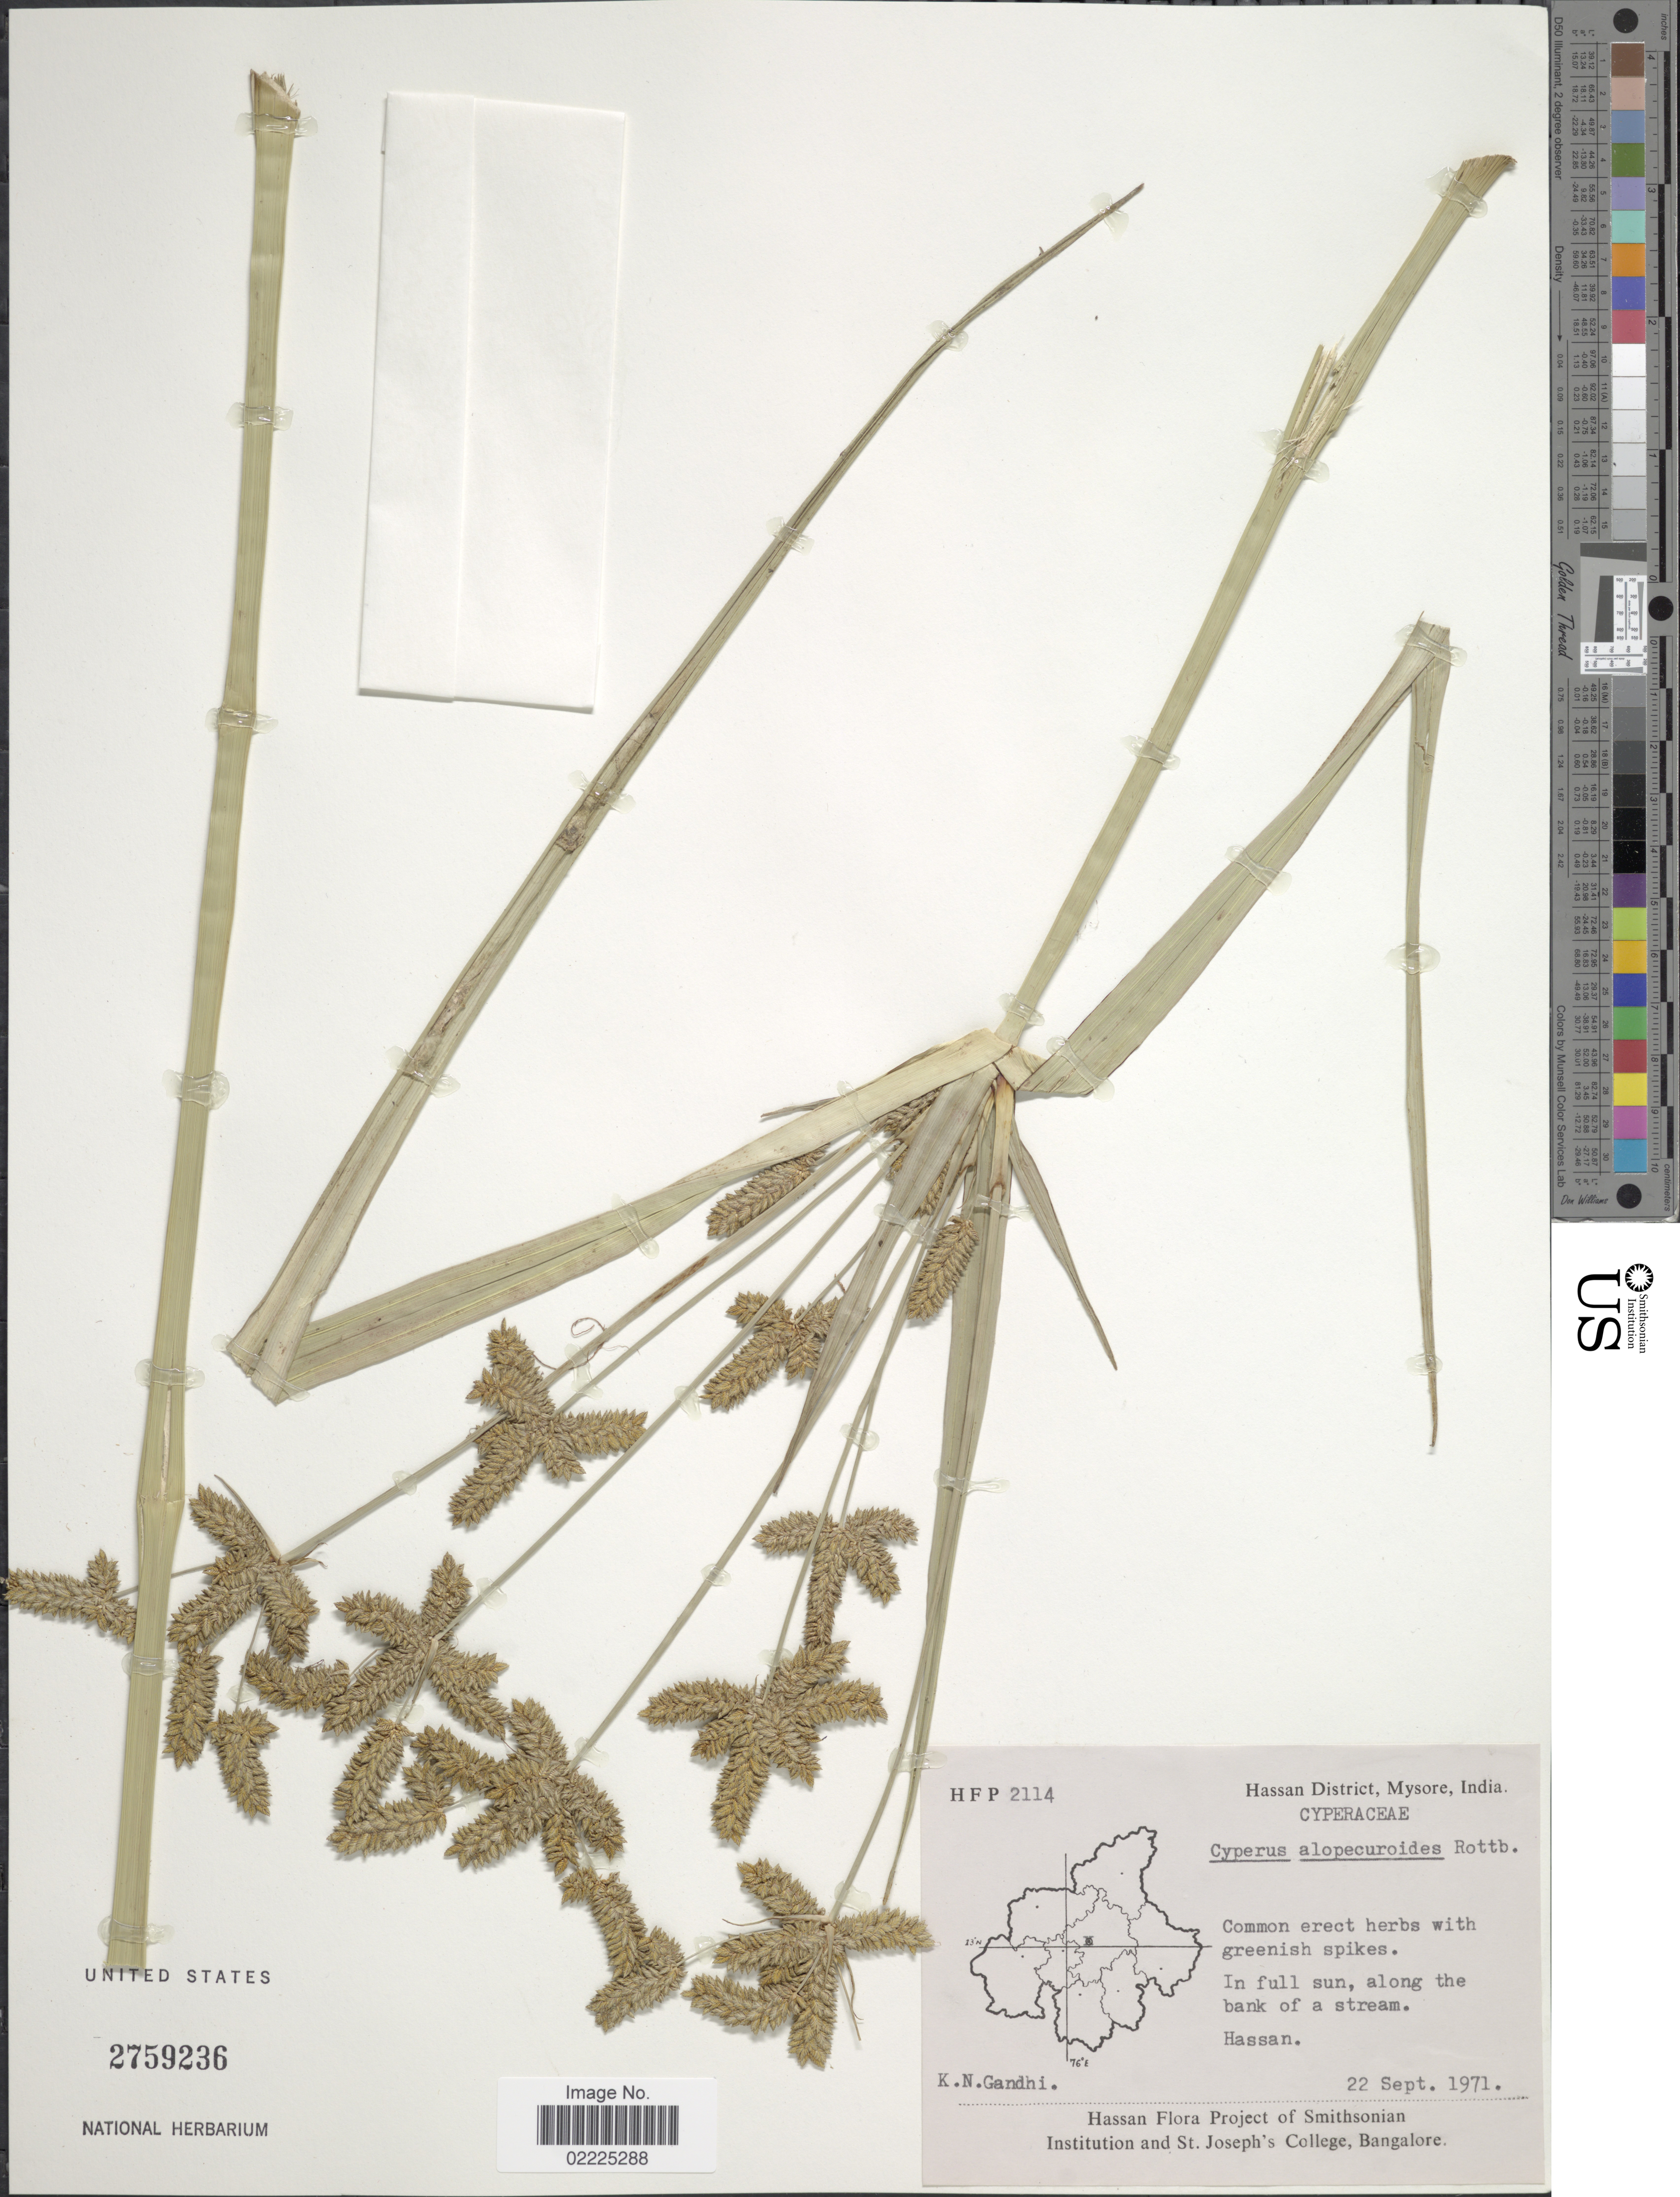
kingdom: Plantae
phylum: Tracheophyta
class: Liliopsida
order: Poales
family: Cyperaceae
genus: Cyperus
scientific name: Cyperus alopecuroides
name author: Rottb.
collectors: K. N. Gandhi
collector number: HFP2114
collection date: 1971-09-22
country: India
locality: Hassan District, Mysore, Hassan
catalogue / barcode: US 2759236